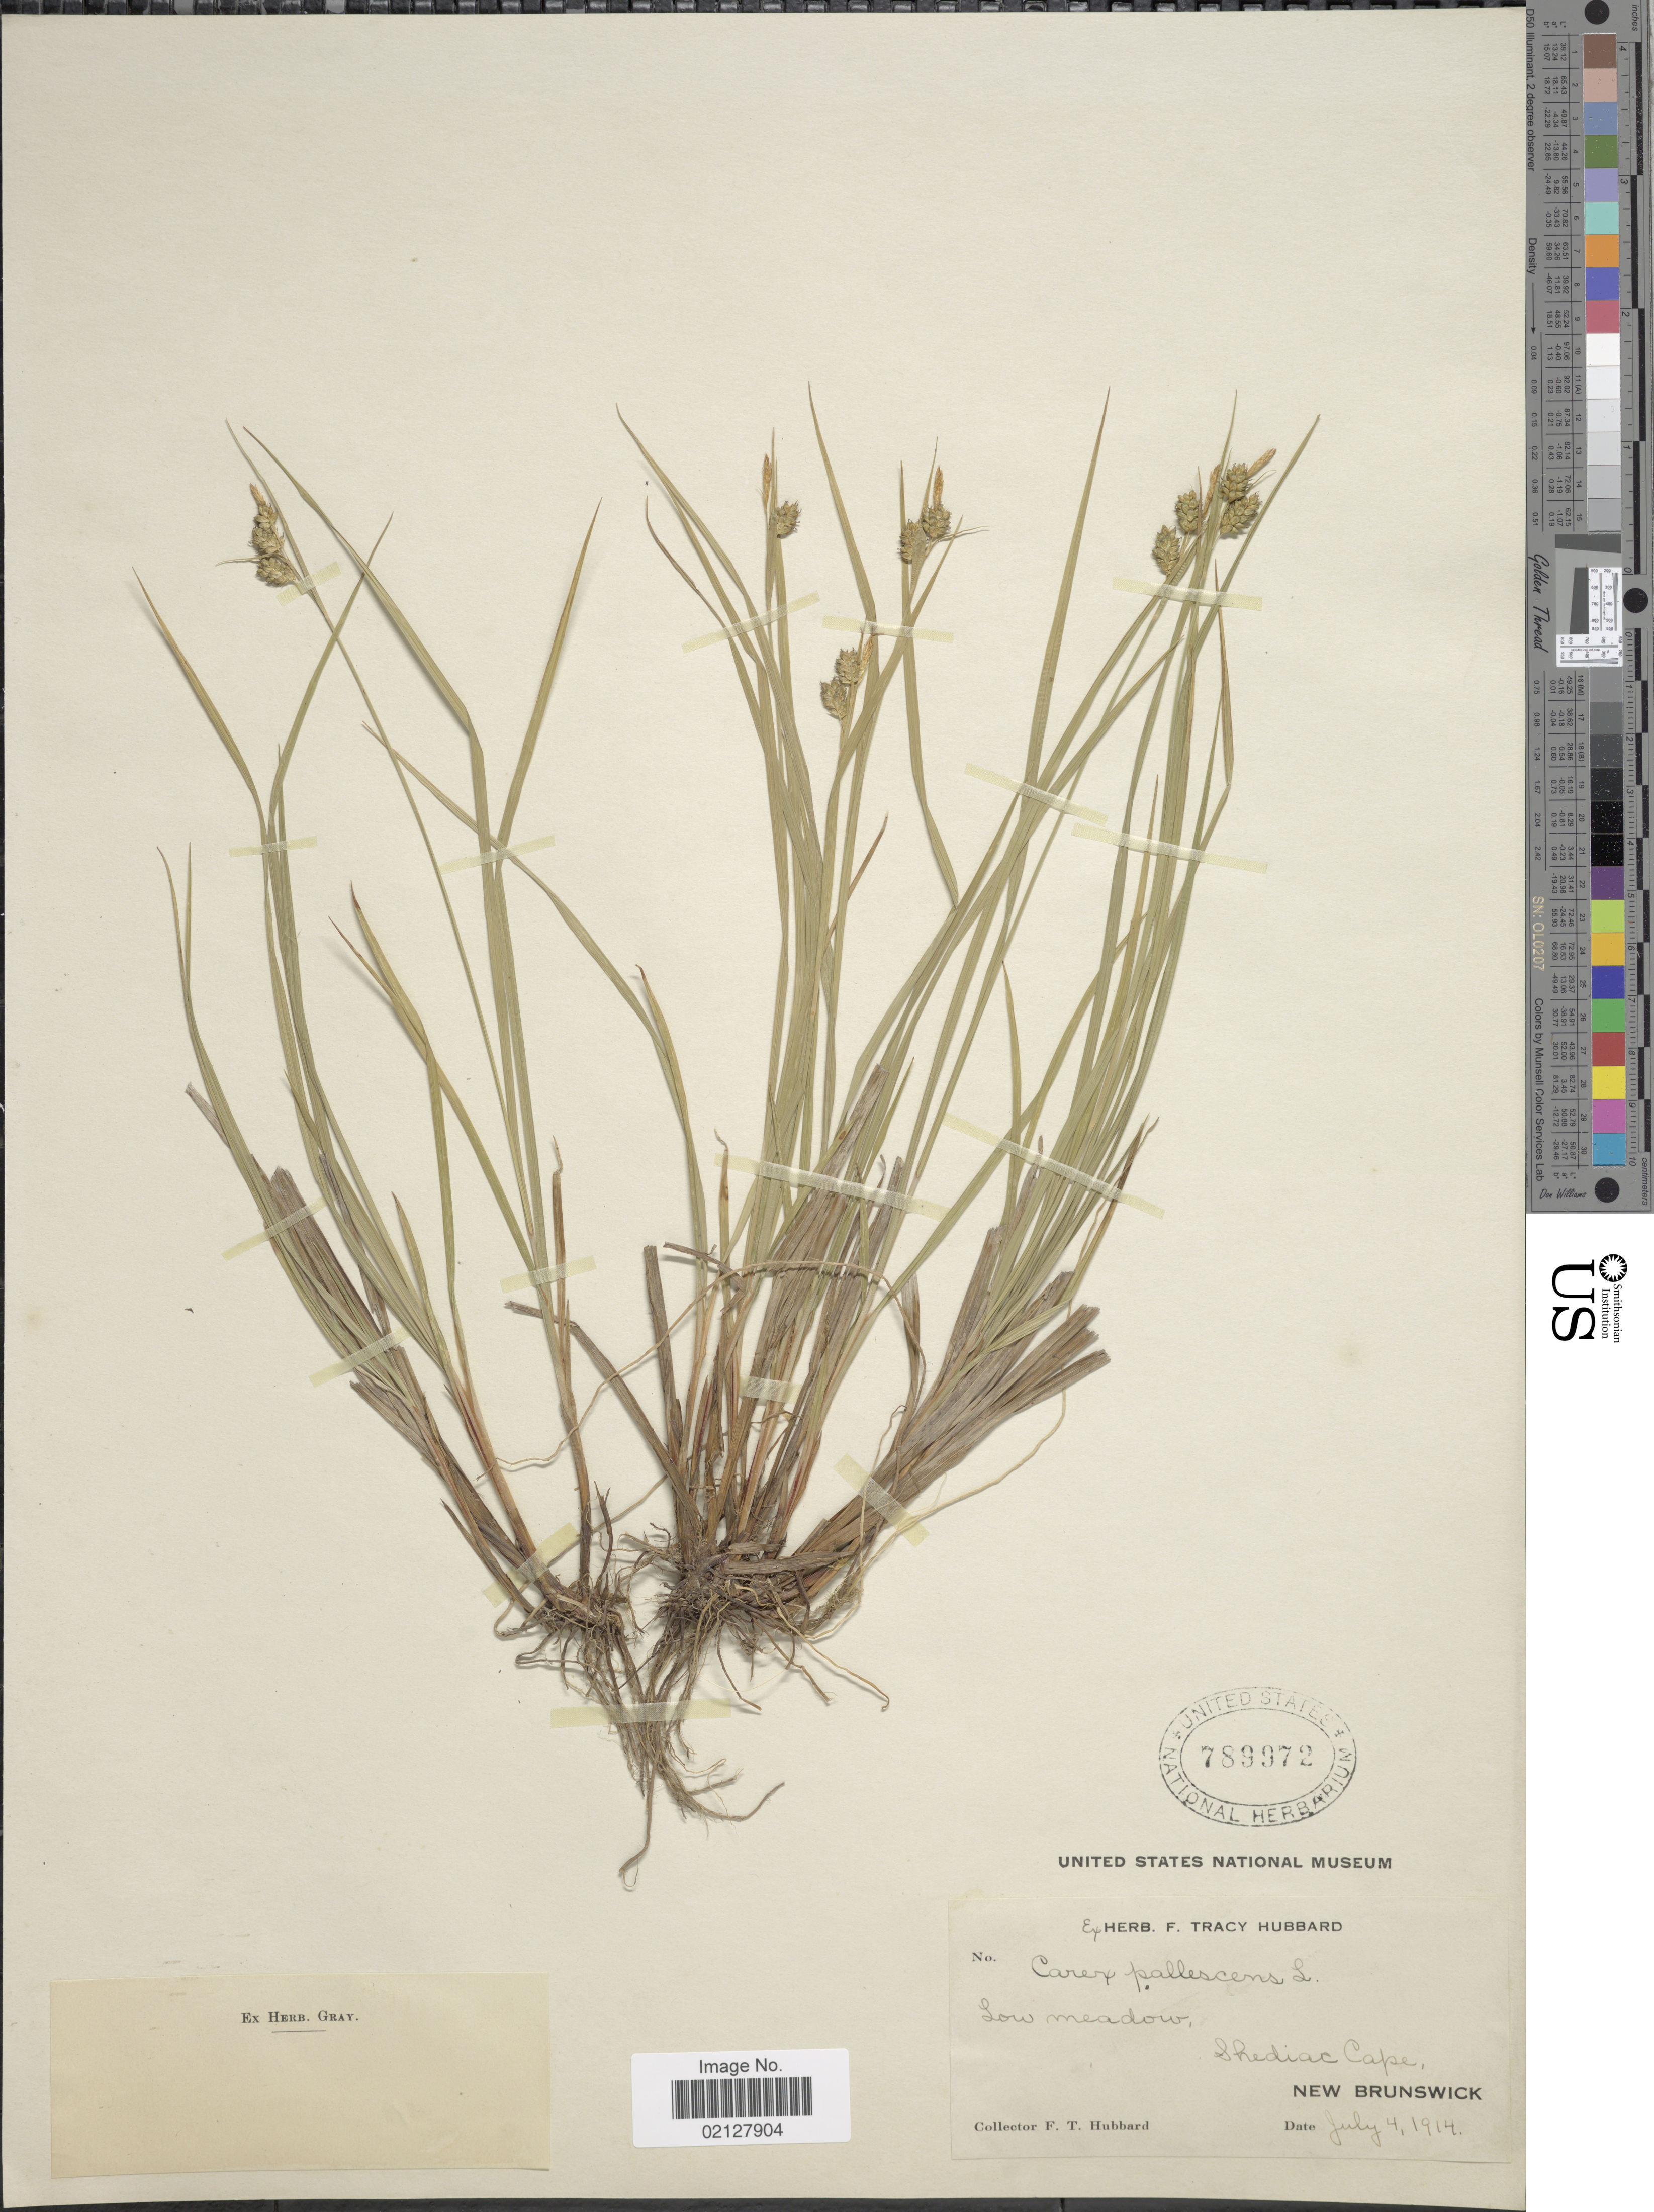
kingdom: Plantae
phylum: Tracheophyta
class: Liliopsida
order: Poales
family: Cyperaceae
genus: Carex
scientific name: Carex pallescens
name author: L.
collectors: F. T. Hubbard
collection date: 1914-07-04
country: Canada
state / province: New Brunswick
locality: Shediac Cape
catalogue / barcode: US 789972